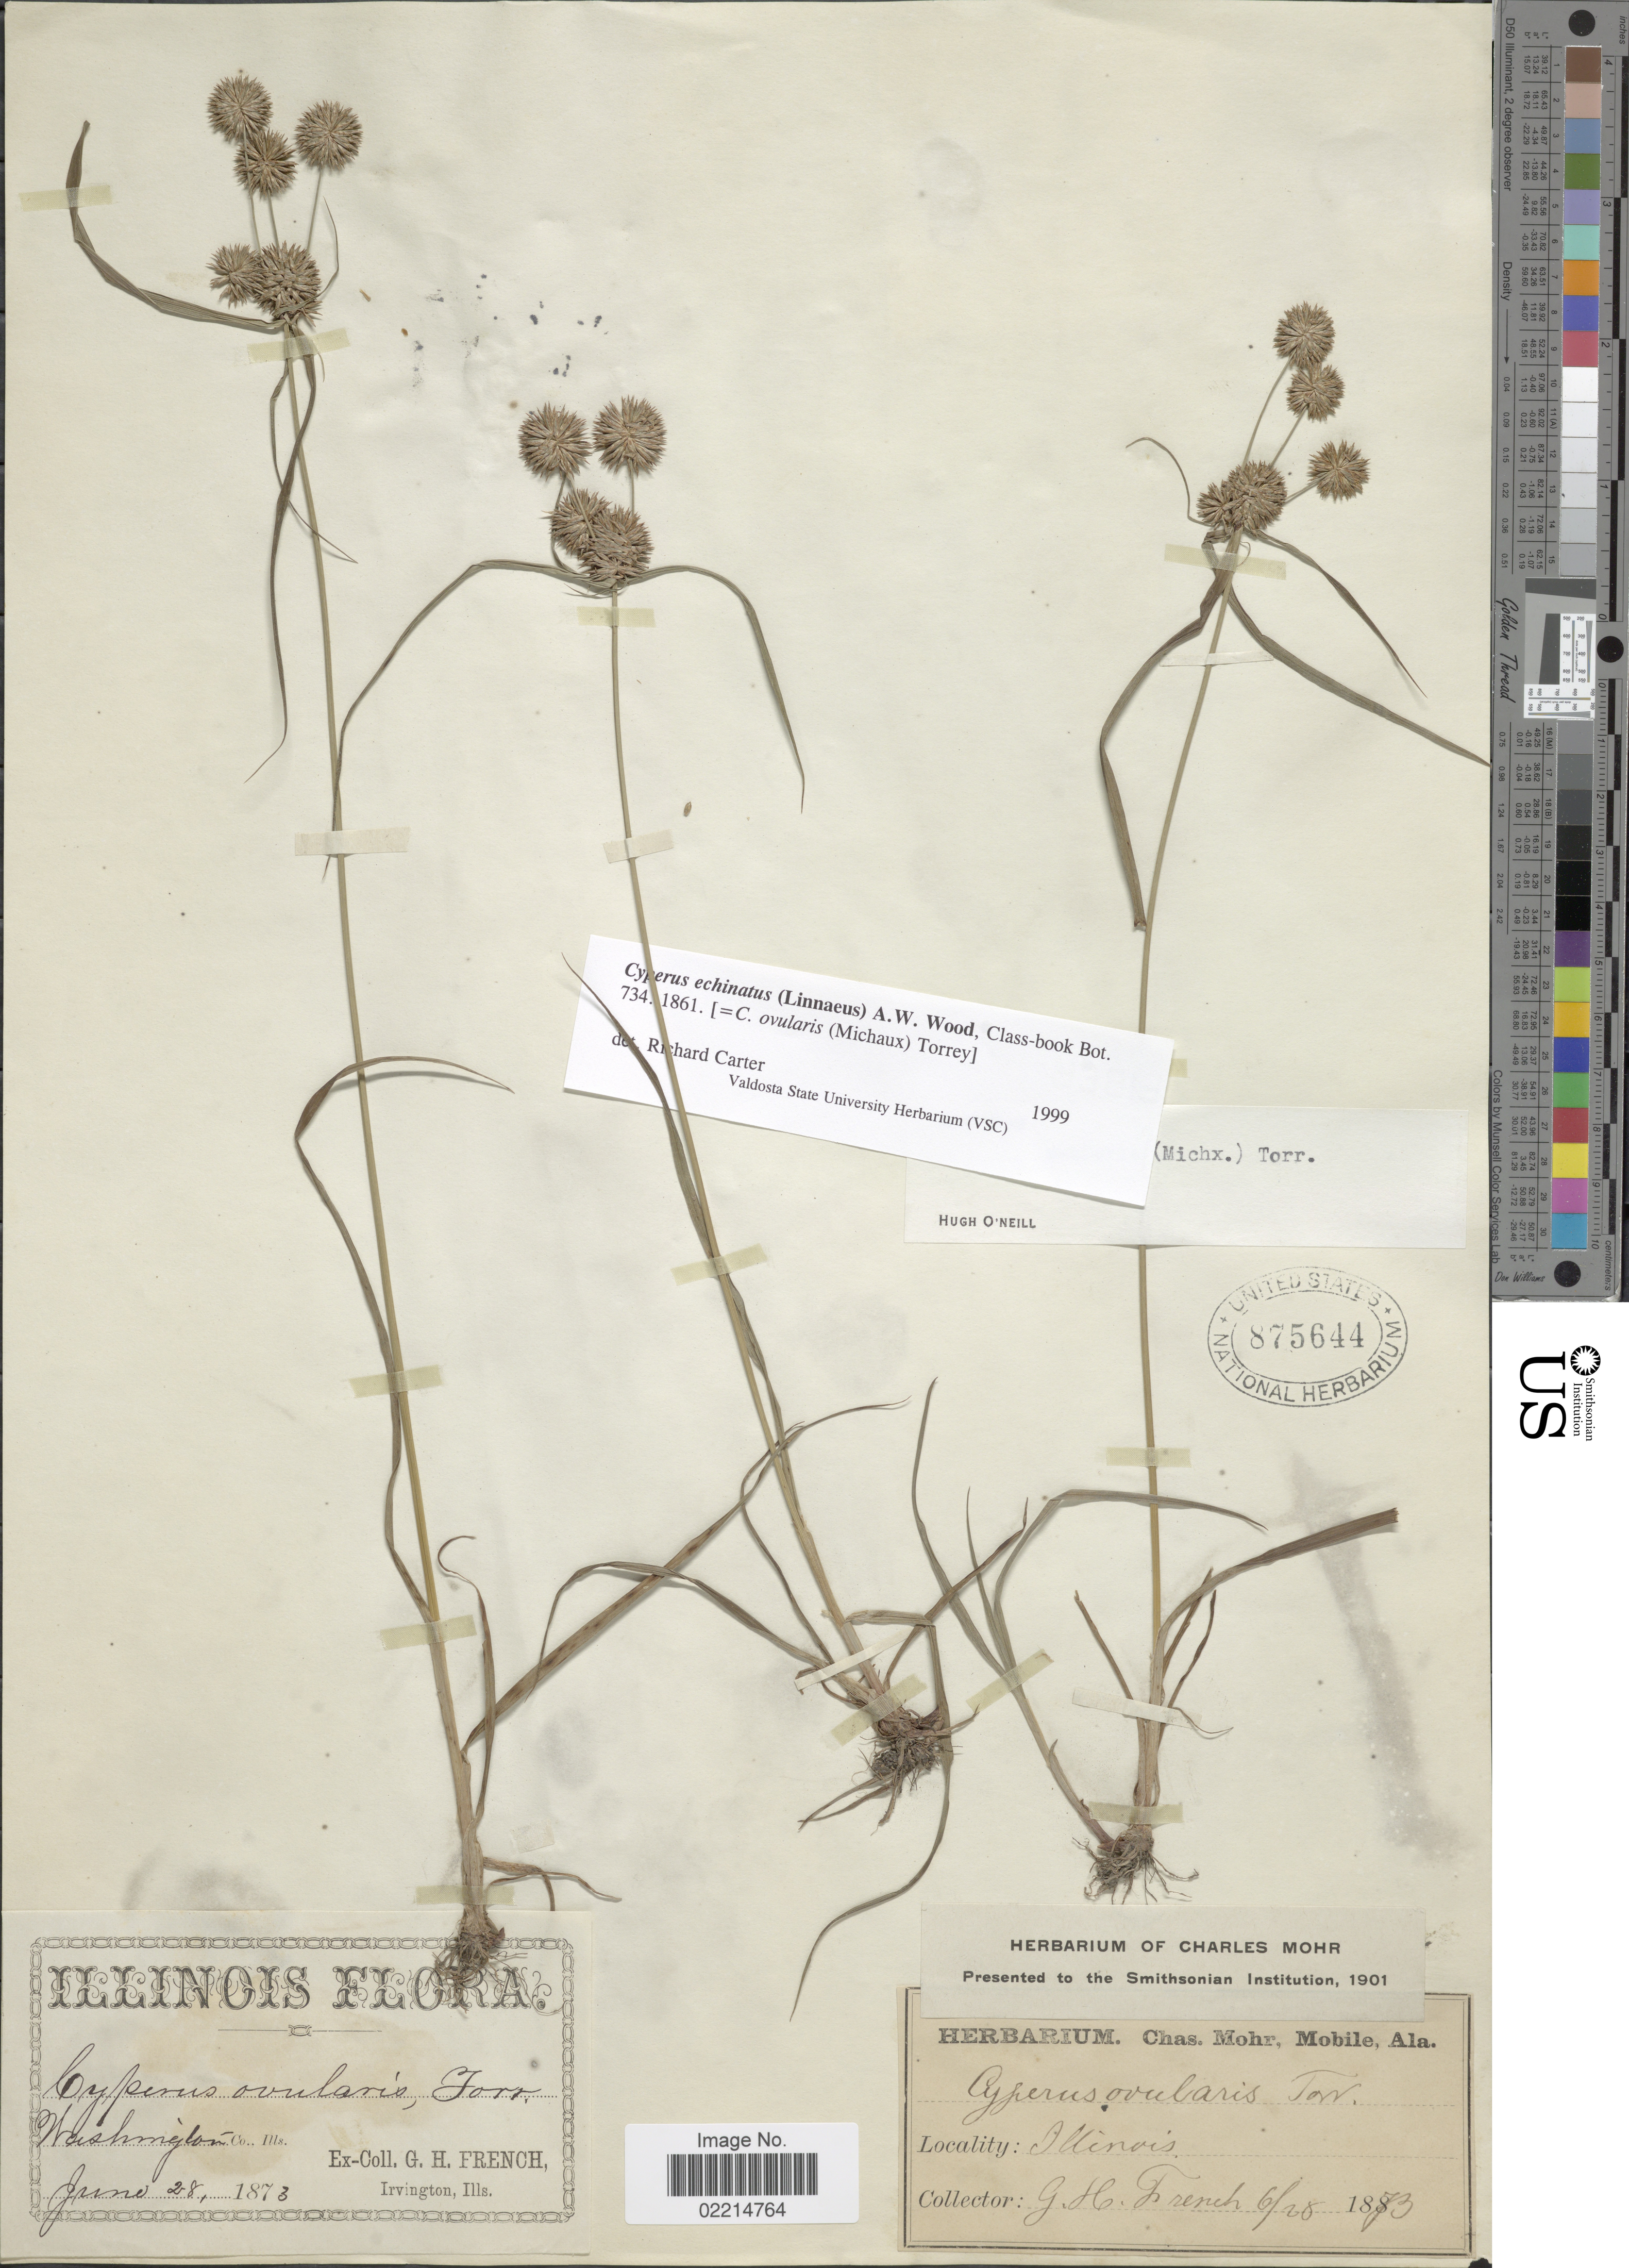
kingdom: Plantae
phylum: Tracheophyta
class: Liliopsida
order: Poales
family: Cyperaceae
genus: Cyperus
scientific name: Cyperus echinatus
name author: (L.) Alph. Wood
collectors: G. H. French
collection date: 1873-06-28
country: United States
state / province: Illinois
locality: Washington Co.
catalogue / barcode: US 875644